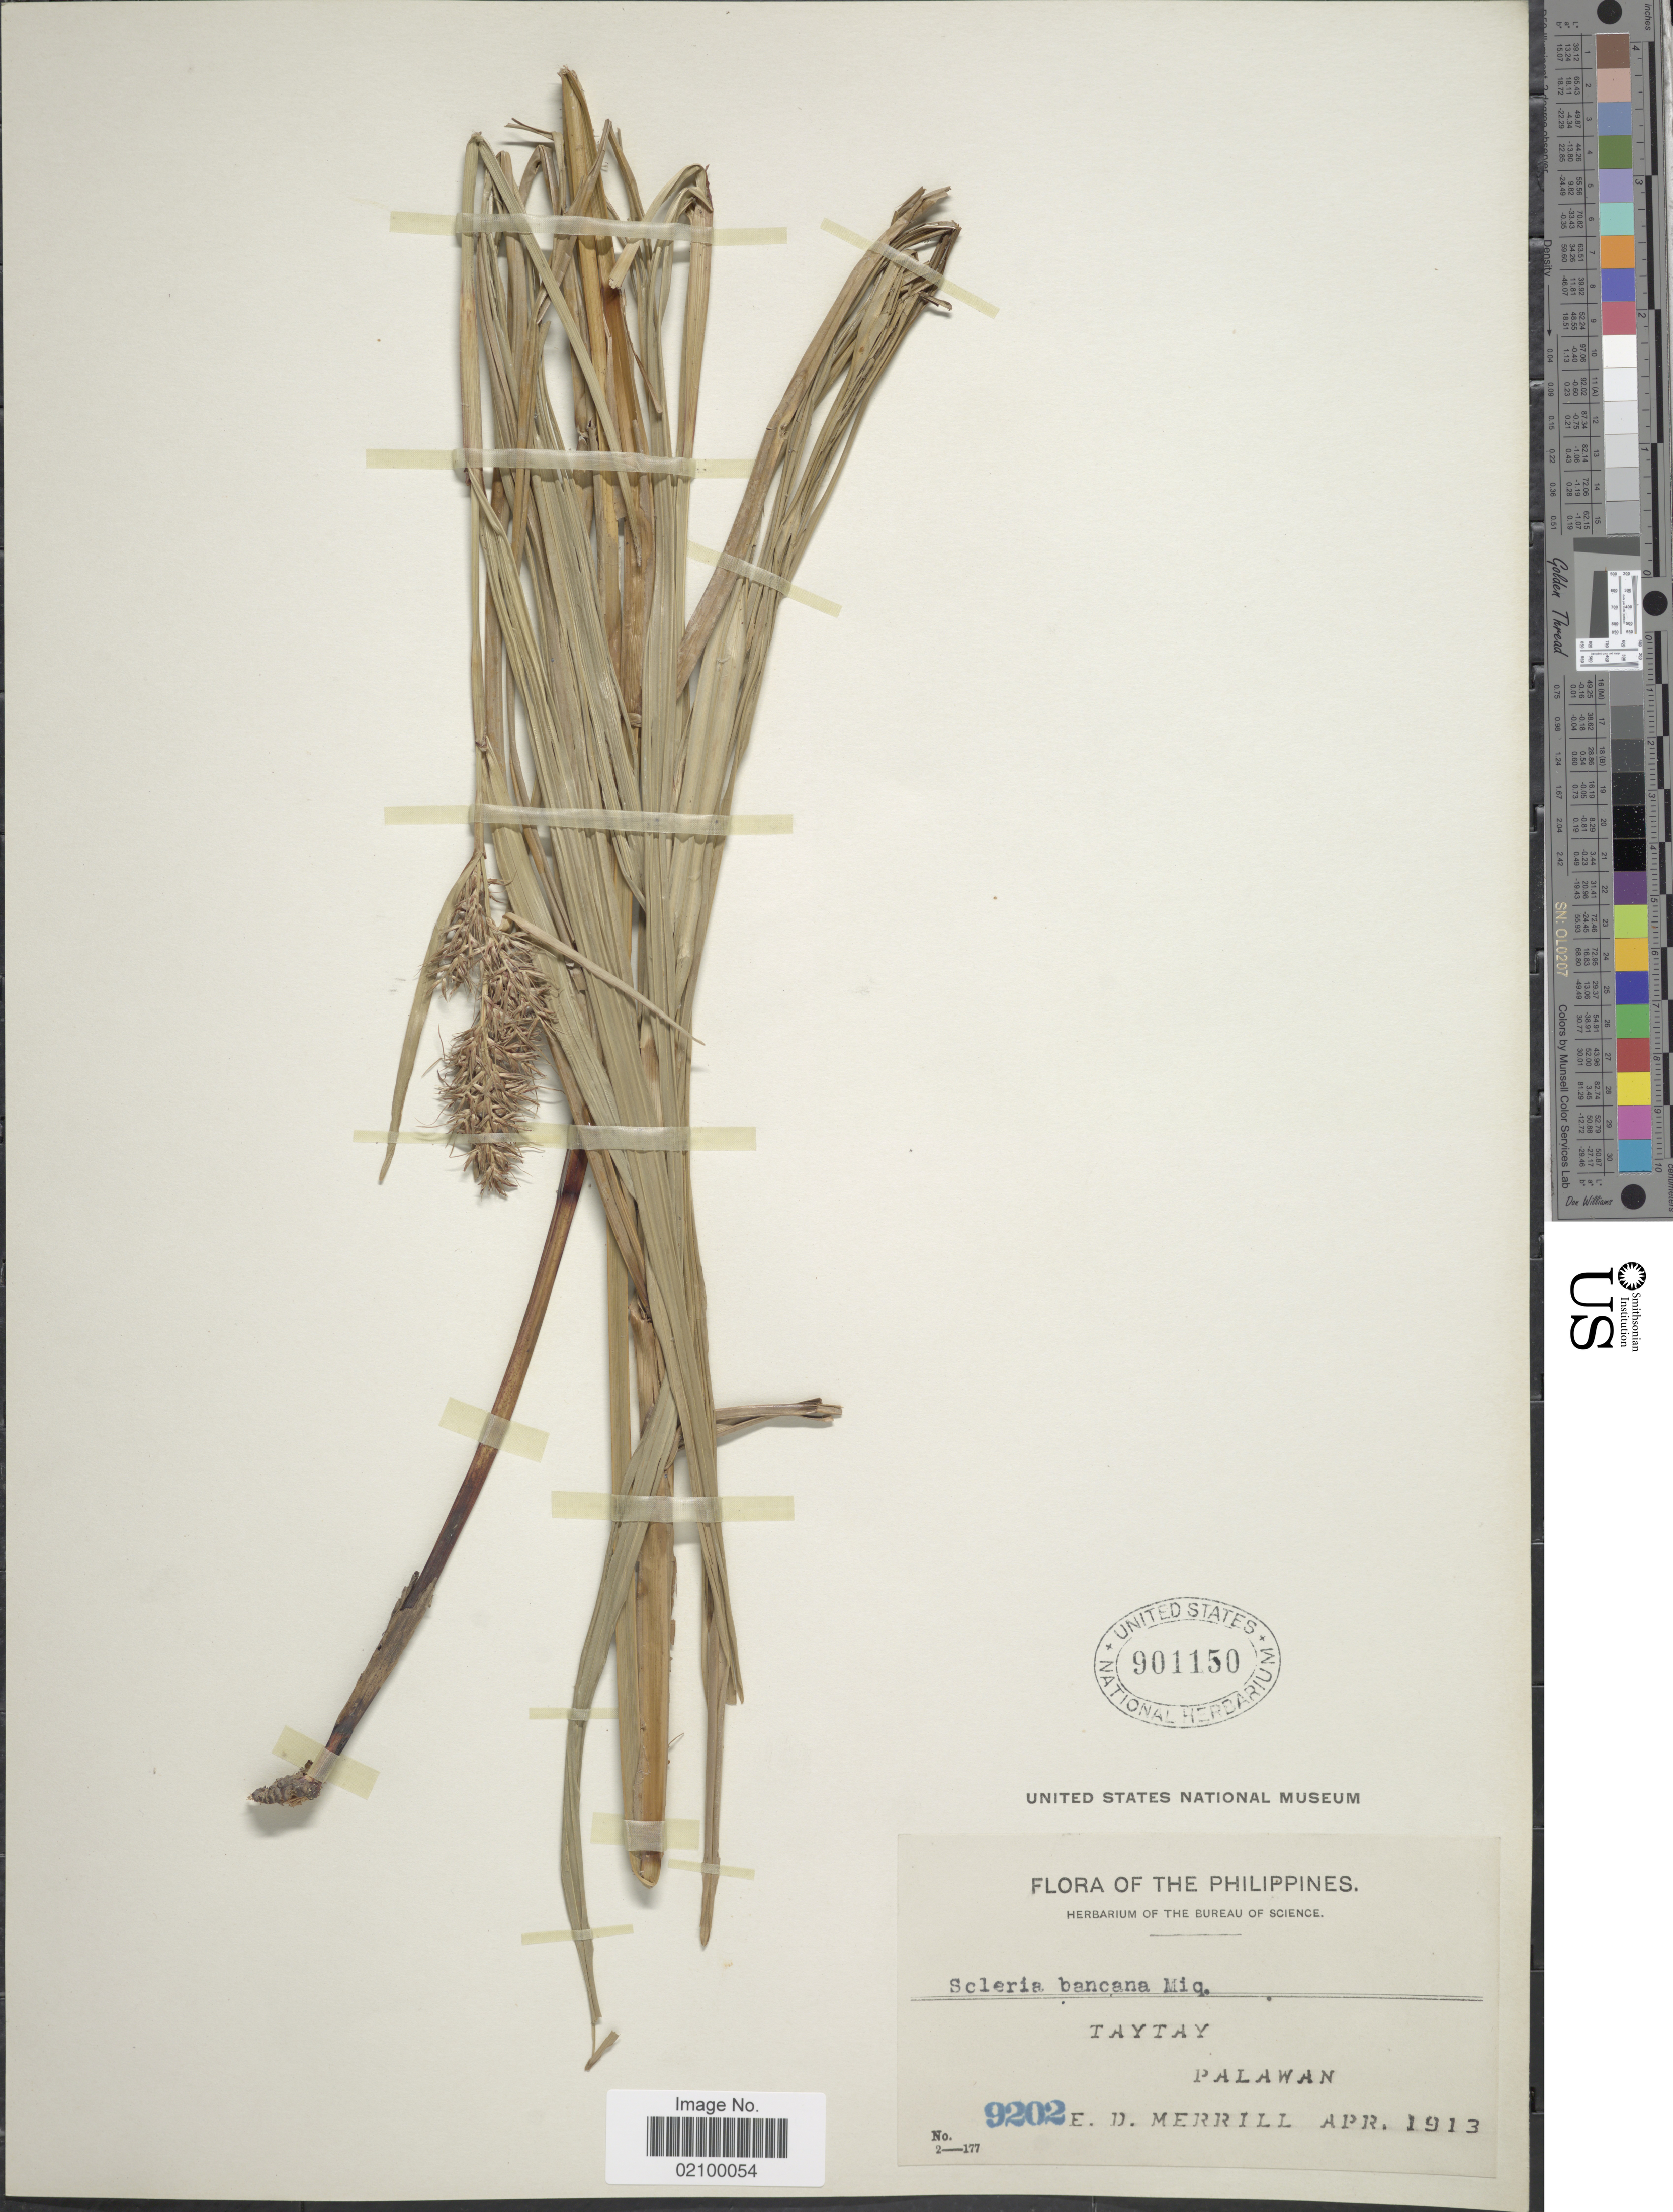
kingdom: Plantae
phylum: Tracheophyta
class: Liliopsida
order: Poales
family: Cyperaceae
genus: Scleria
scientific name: Scleria bancana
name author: Miq.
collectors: E. D. Merrill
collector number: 9202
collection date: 1913-04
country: Philippines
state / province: Mimaropa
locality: Taytay, Palawan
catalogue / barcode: US 901150